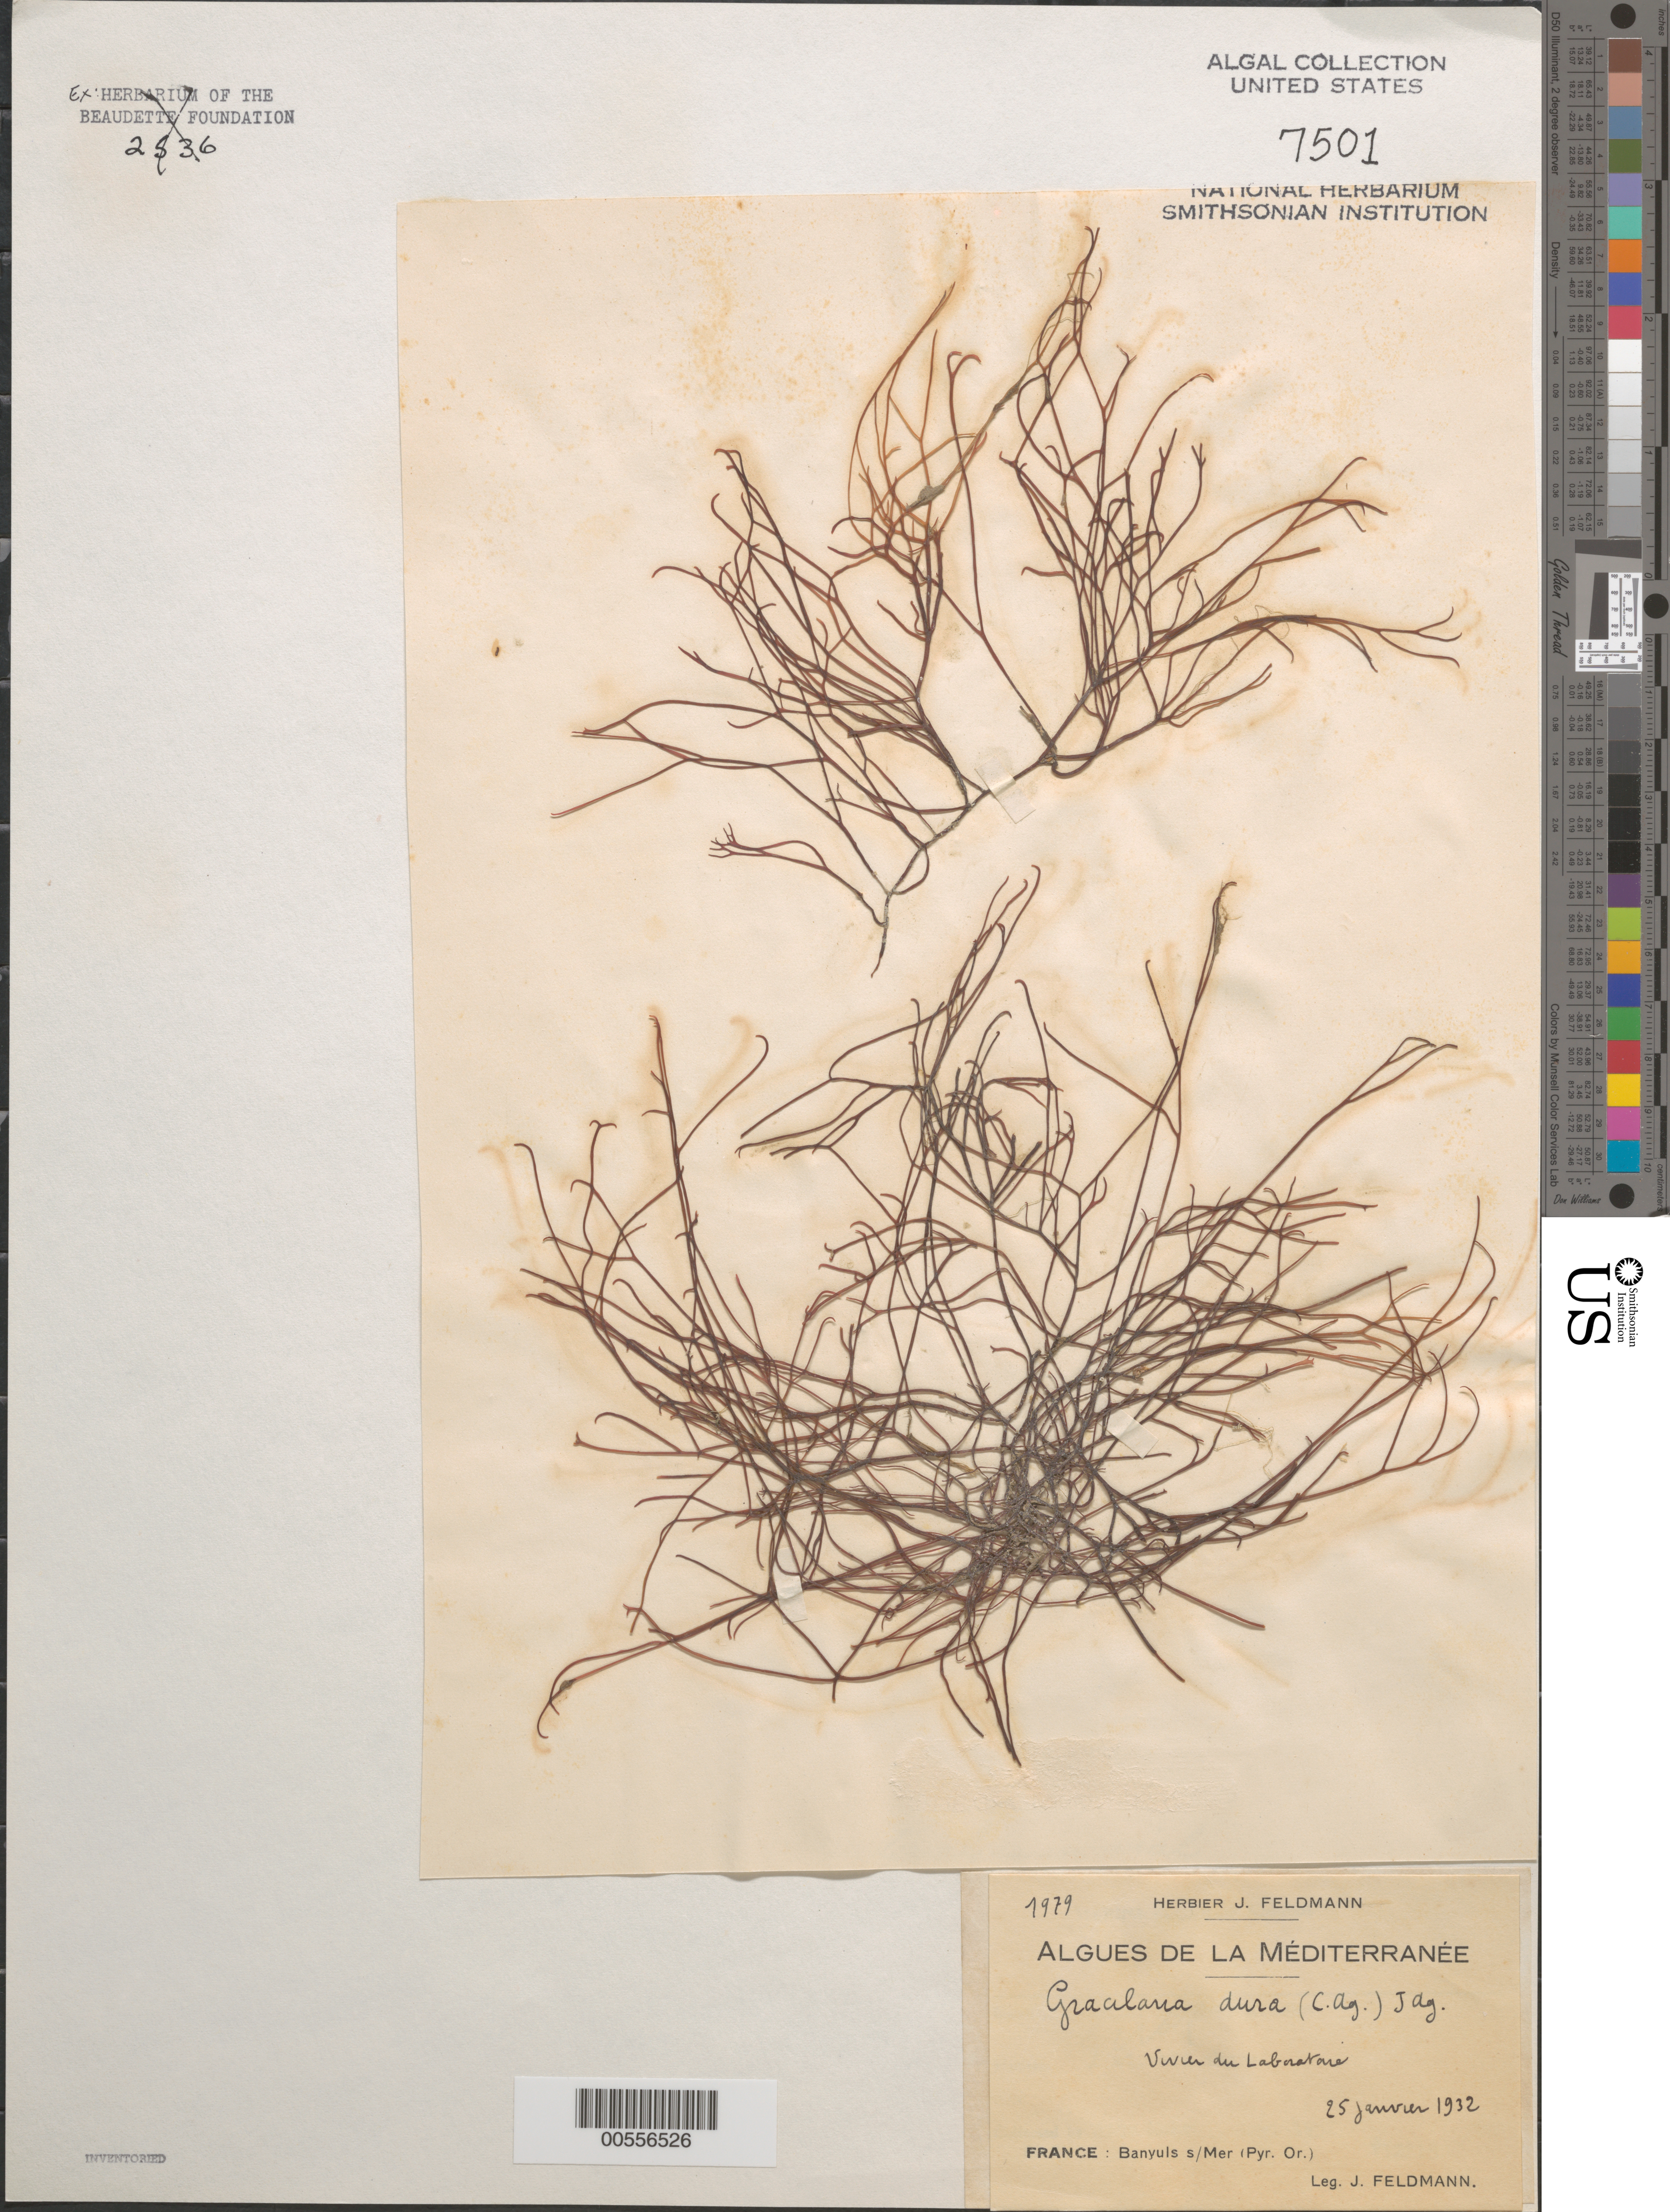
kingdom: Plantae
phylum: Rhodophyta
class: Florideophyceae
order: Gracilariales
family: Gracilariaceae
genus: Gracilaria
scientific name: Gracilaria dura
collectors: J. Feldmann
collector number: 1979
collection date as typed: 25 Jan 1932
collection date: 1932-01-25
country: France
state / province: Occitanie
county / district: Pyrénées-Orientales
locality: Banyuls-sur-Mer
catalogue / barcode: US 7501